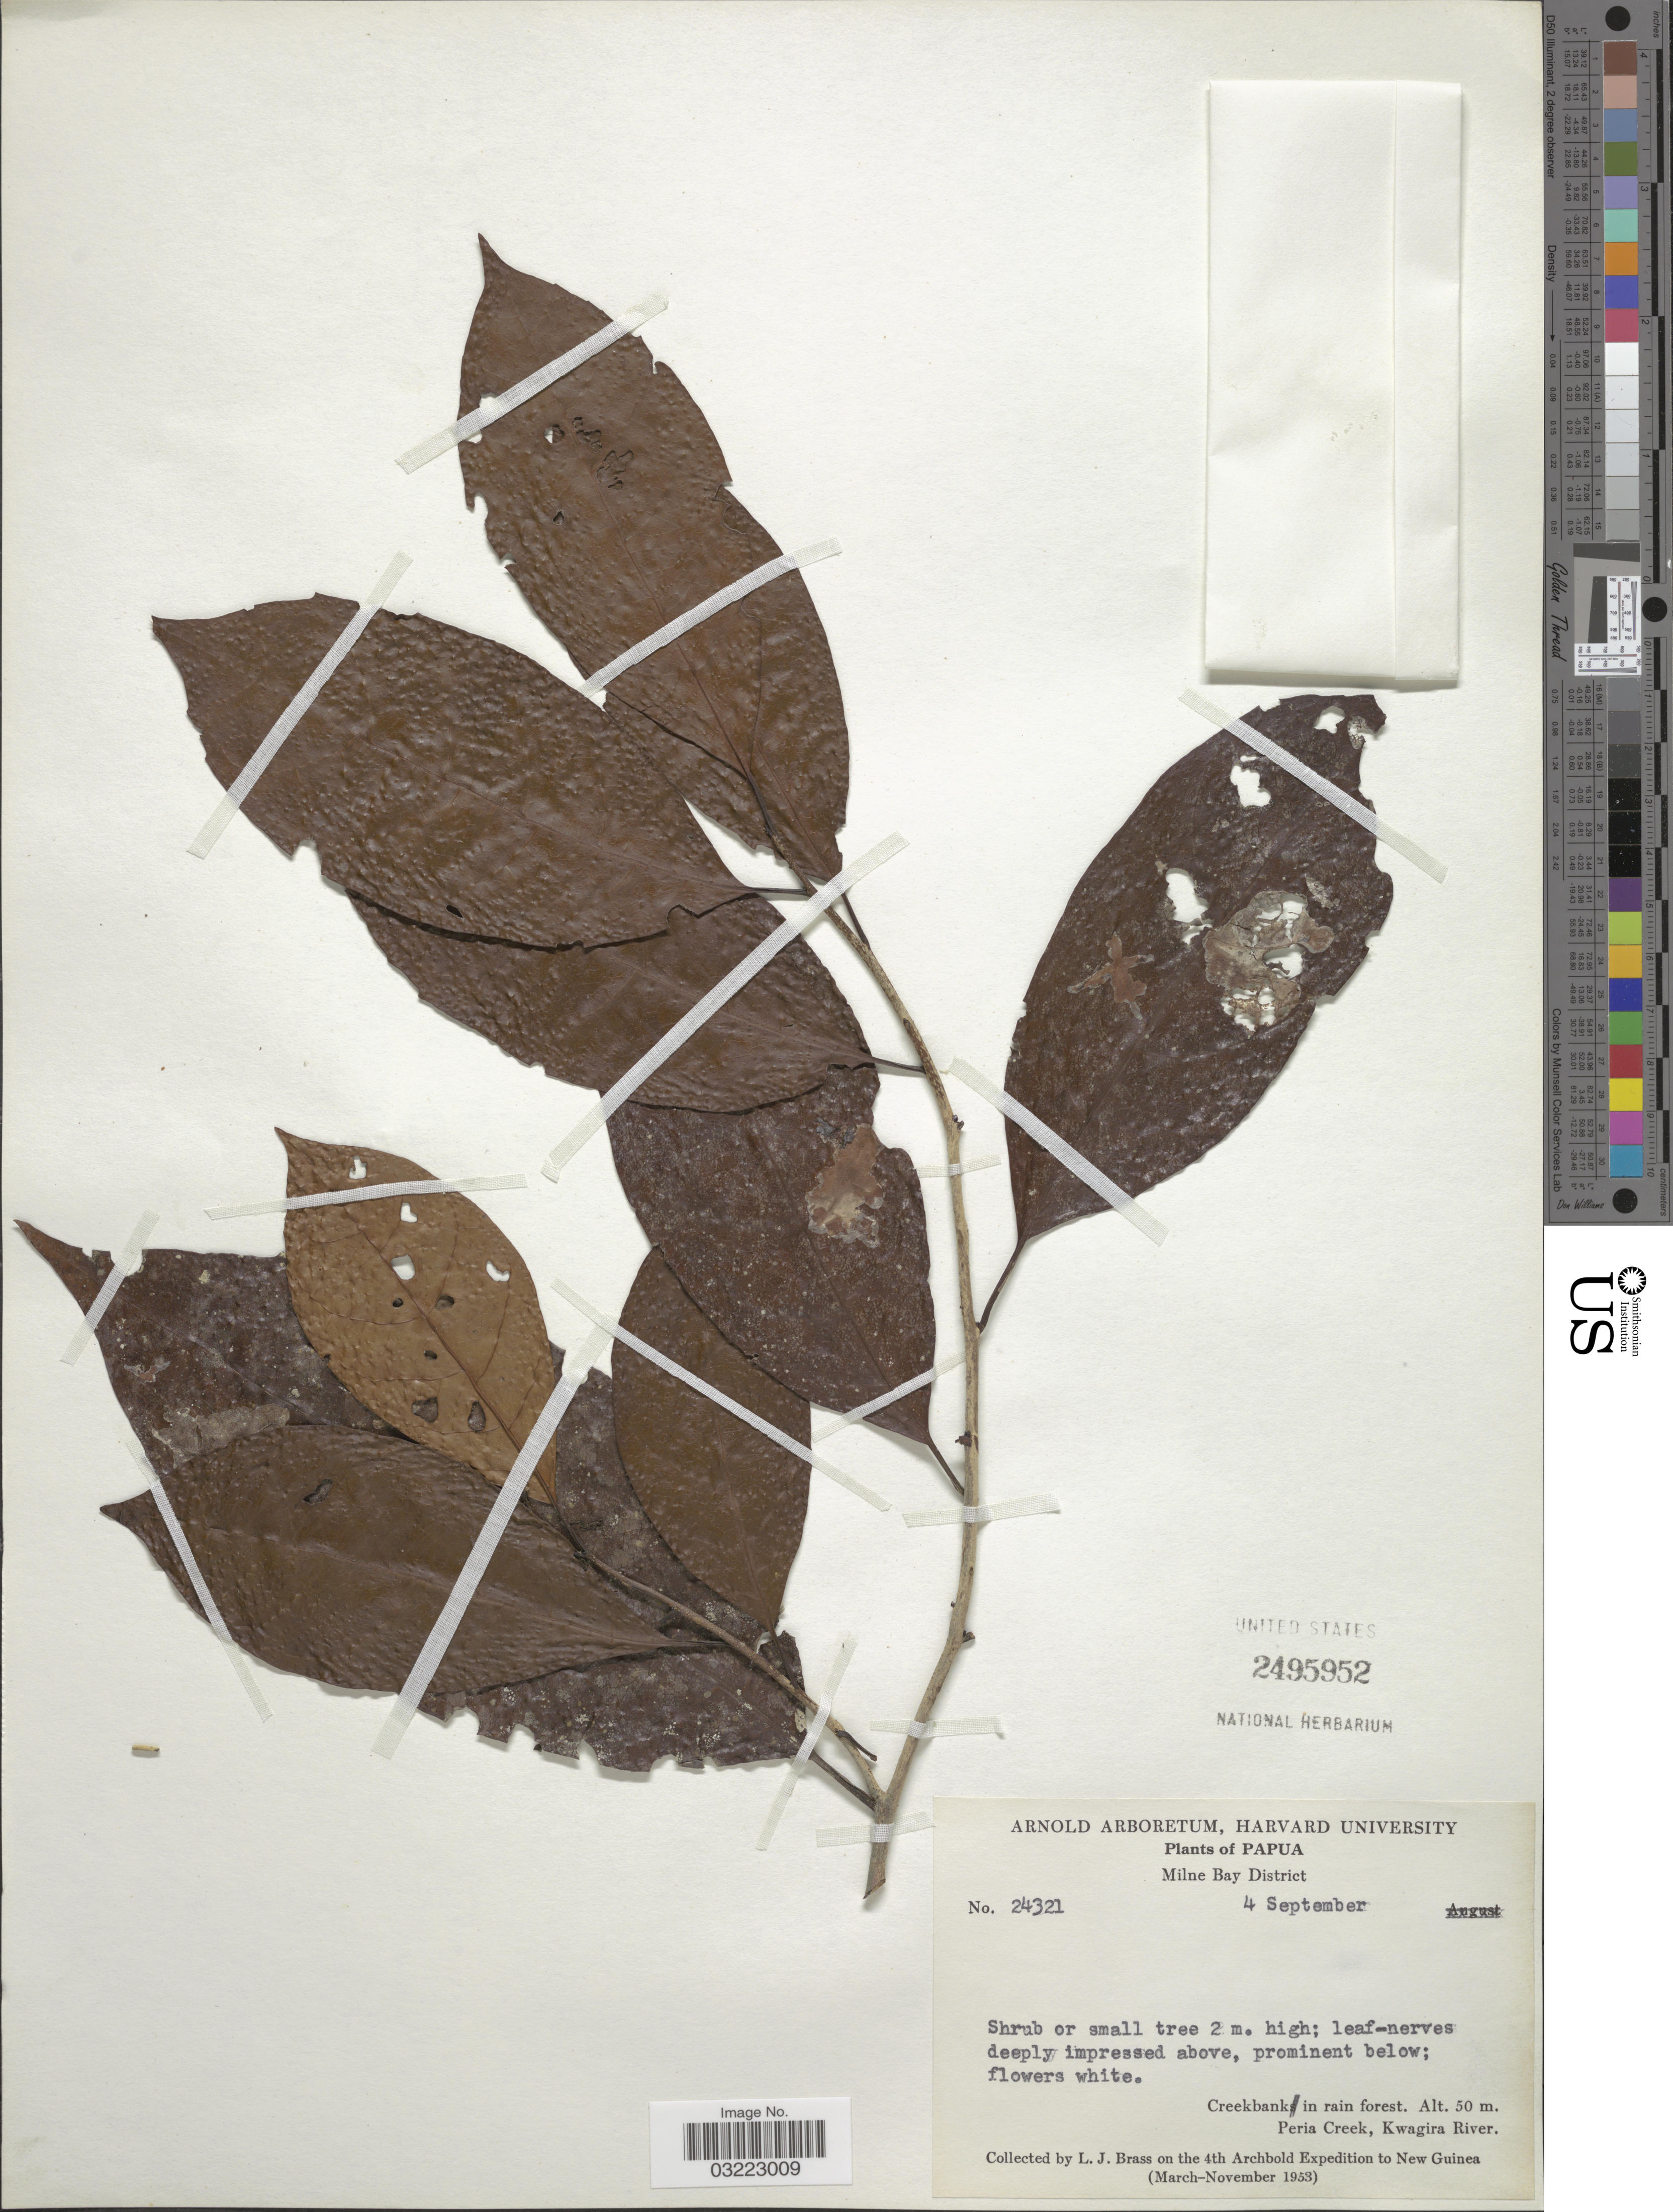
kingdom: Plantae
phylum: Tracheophyta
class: Magnoliopsida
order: Boraginales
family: Cordiaceae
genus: Cordia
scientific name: Cordia sp.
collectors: L. J. Brass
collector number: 24321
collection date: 1953-09-04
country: Papua New Guinea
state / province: Milne Bay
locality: Papua. Milne Bay District. Creekbank in rain forest. Peria Creek, Kwagira River.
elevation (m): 50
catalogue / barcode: US 2495952